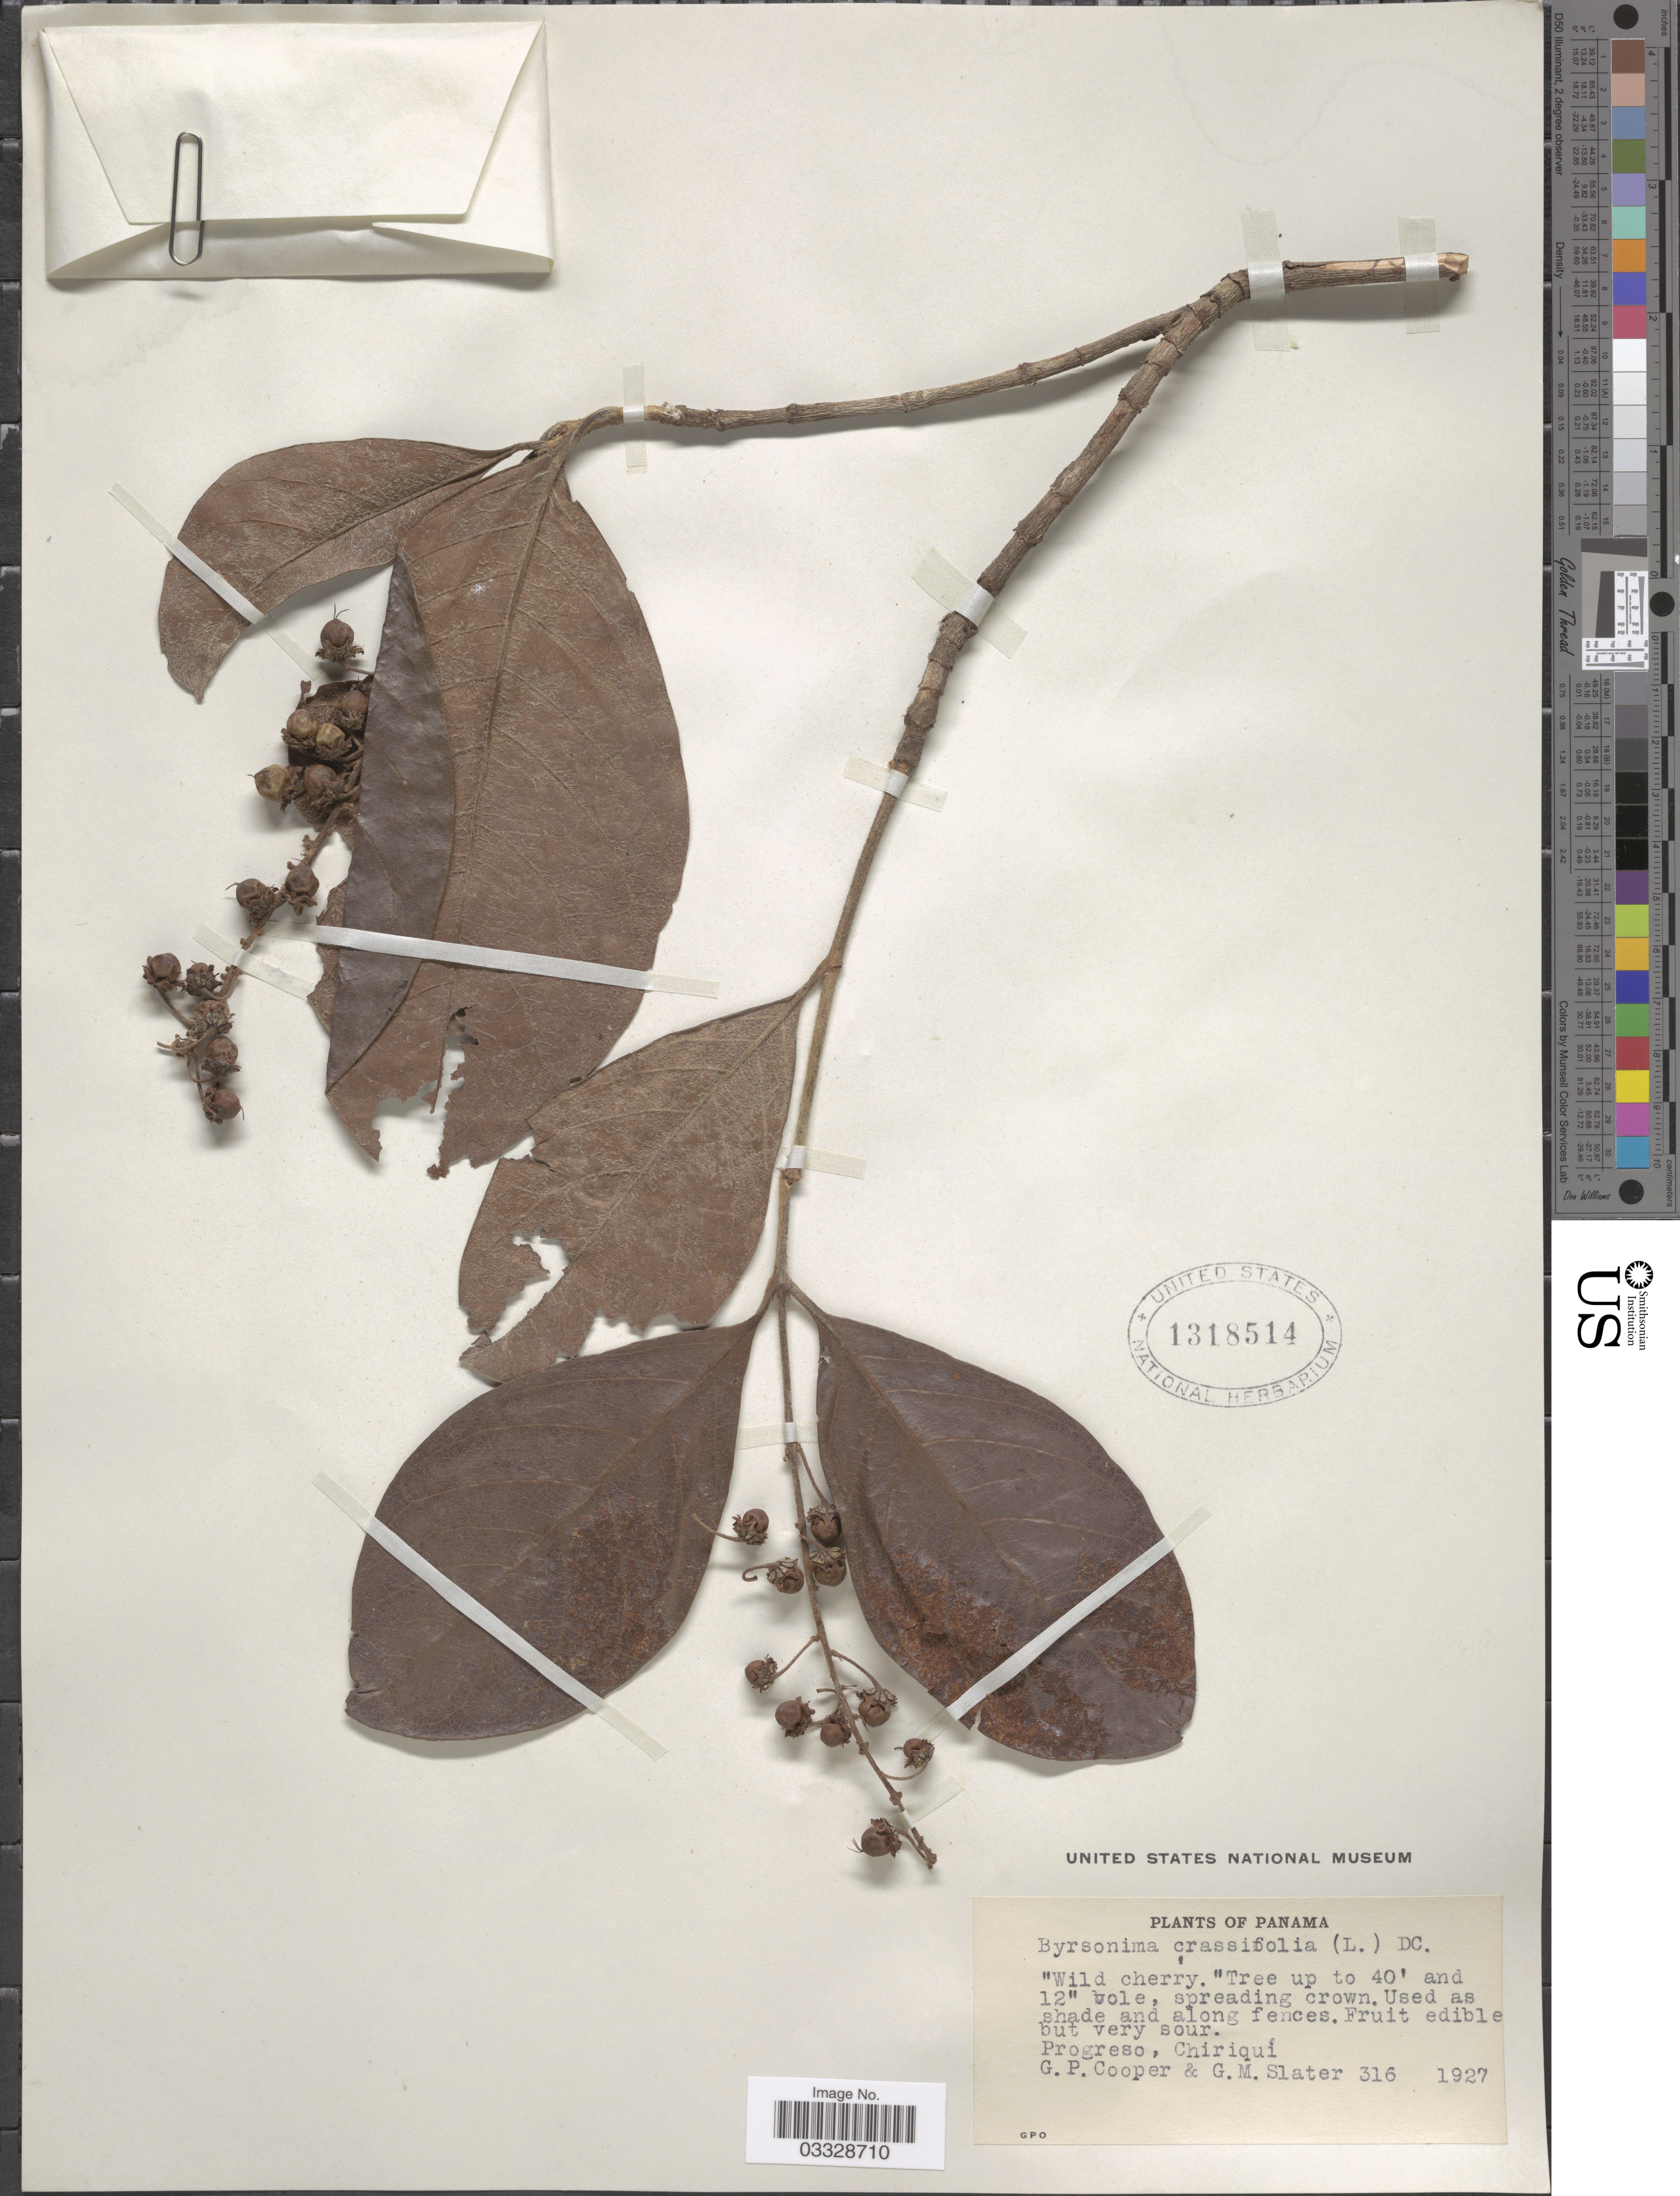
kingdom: Plantae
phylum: Tracheophyta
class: Magnoliopsida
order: Malpighiales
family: Malpighiaceae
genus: Byrsonima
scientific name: Byrsonima crassifolia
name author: (L.) Kunth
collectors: G. Cooper & G. Slater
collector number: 316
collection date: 1927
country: Panama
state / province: Chiriqui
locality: Progreso.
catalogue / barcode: US 1318514